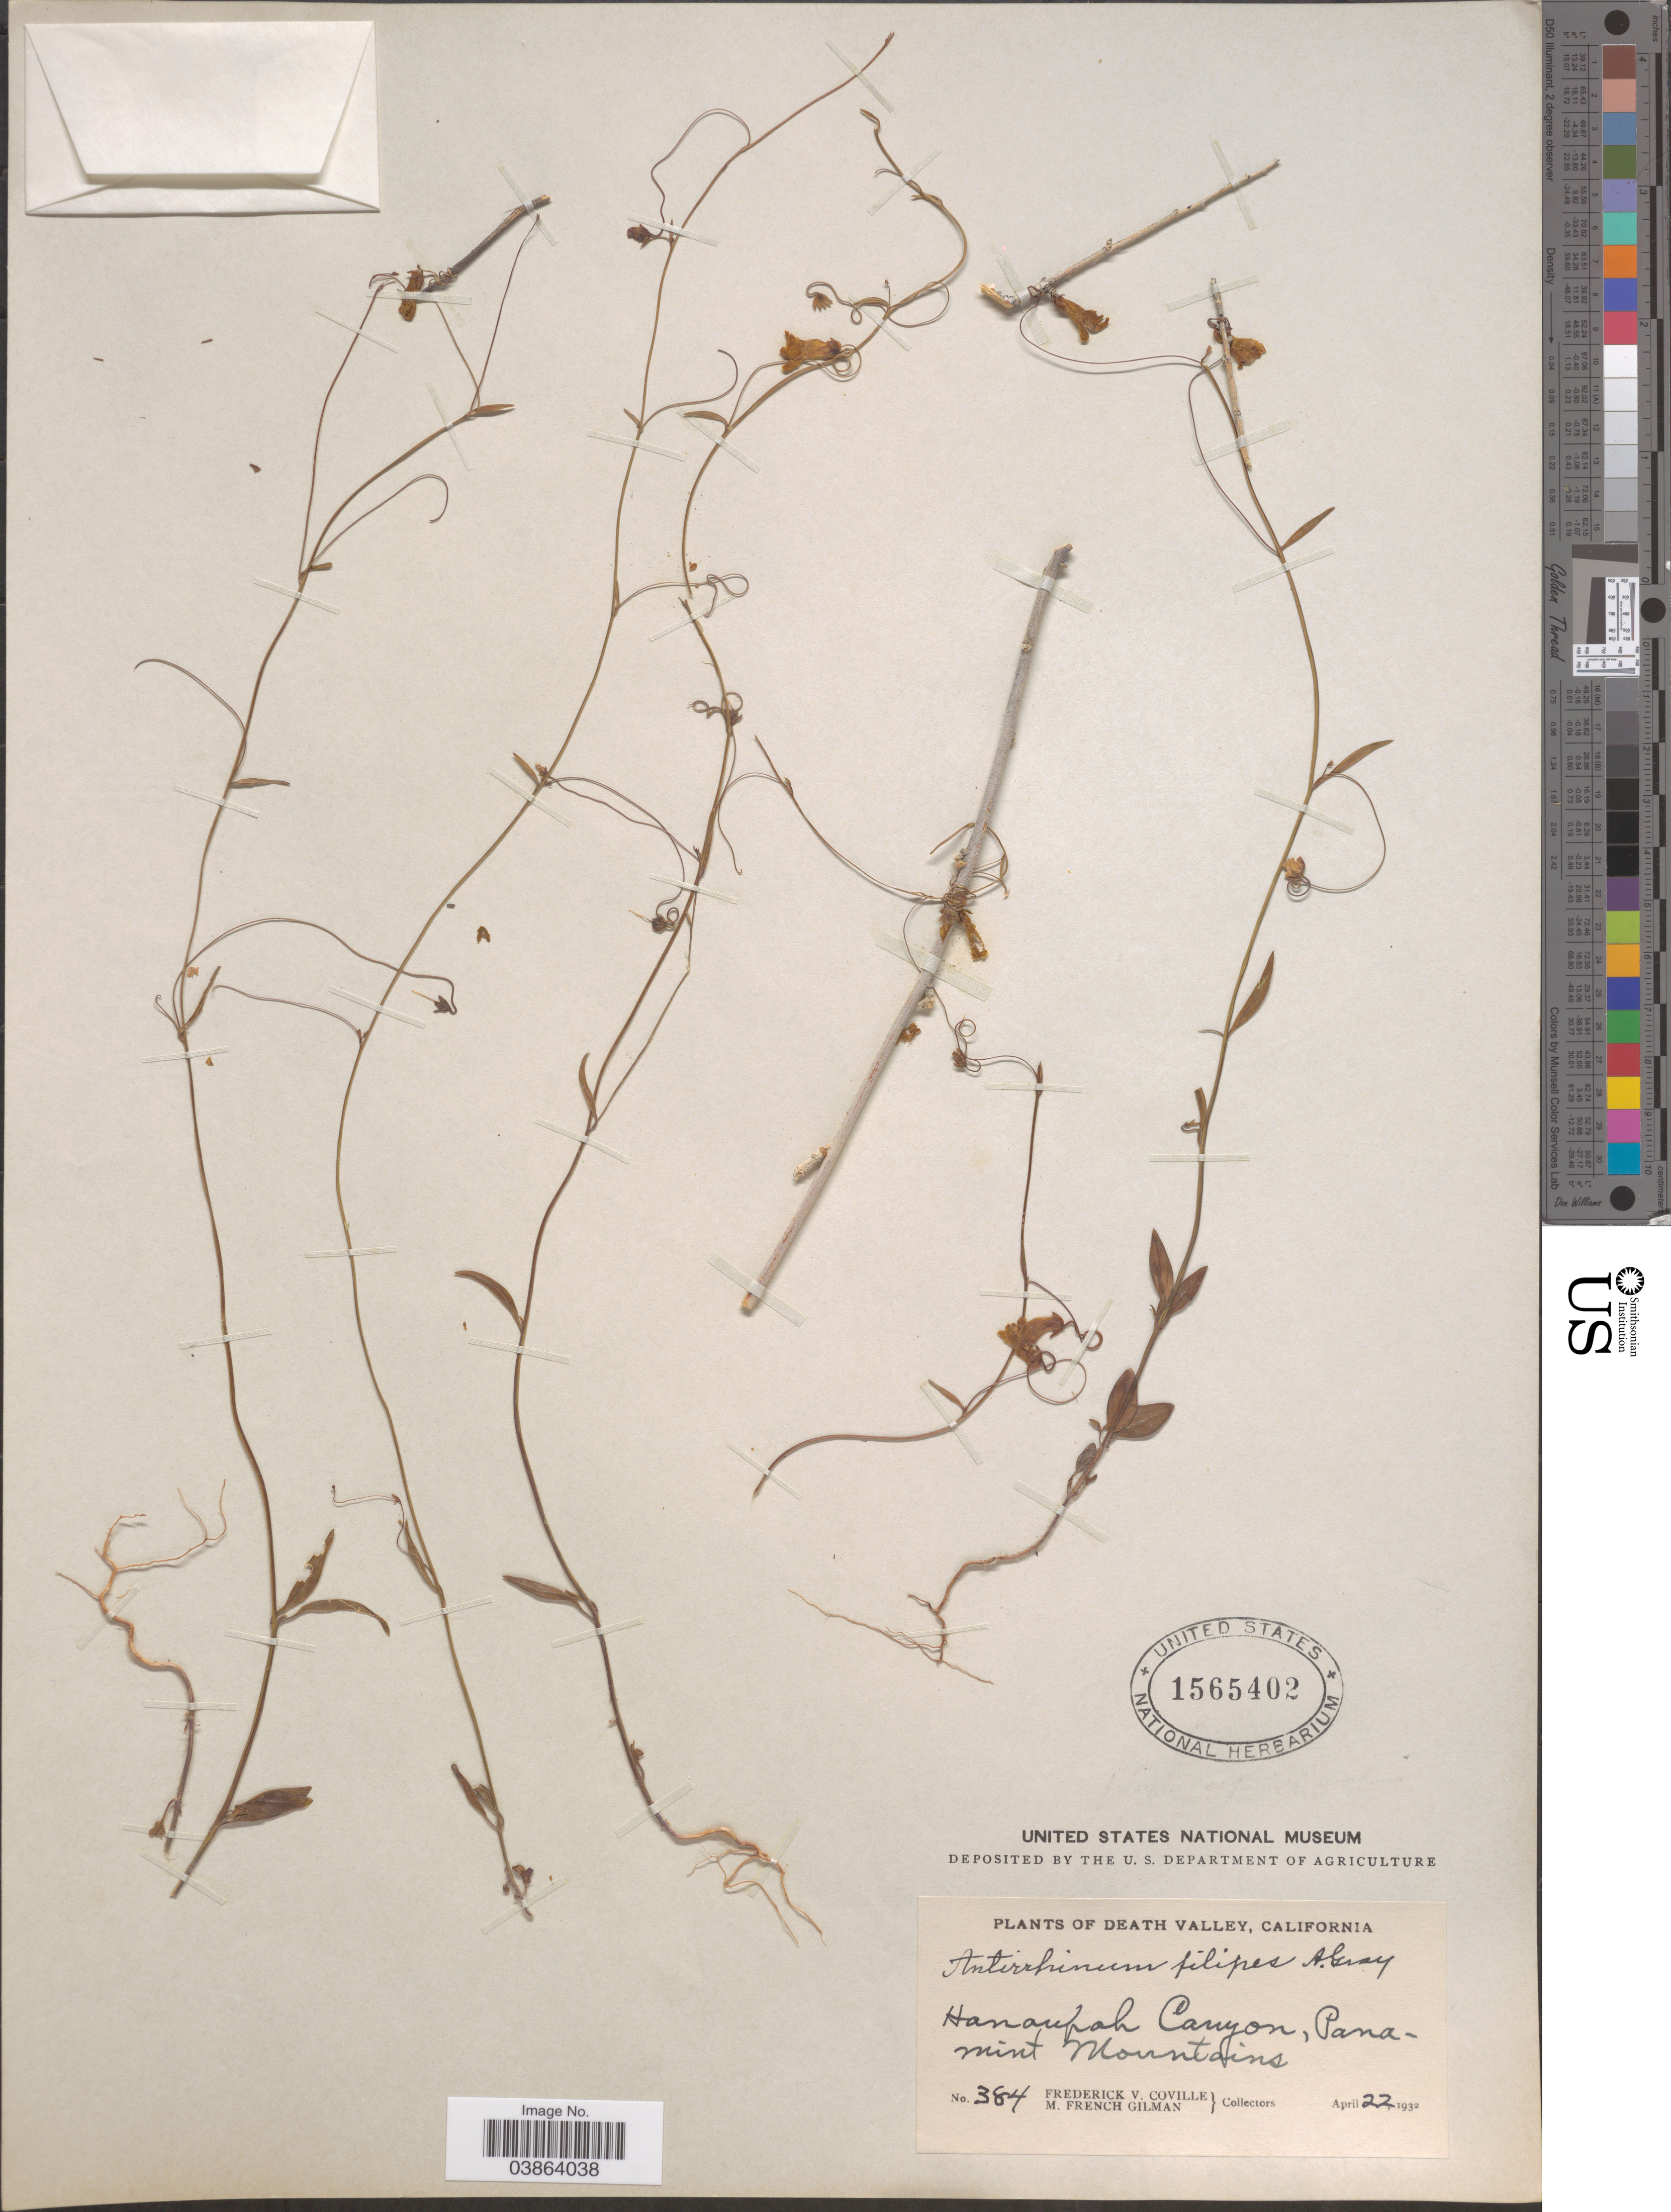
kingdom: Plantae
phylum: Tracheophyta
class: Magnoliopsida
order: Lamiales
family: Plantaginaceae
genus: Asarina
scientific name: Asarina filipes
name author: (A. Gray) Pennell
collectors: F. V. Coville & M. F. Gilman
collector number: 384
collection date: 1932-04-22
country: United States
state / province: California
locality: Death Valley. Hanaupah Canyon, Panamint Mountains.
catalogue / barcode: US 1565402